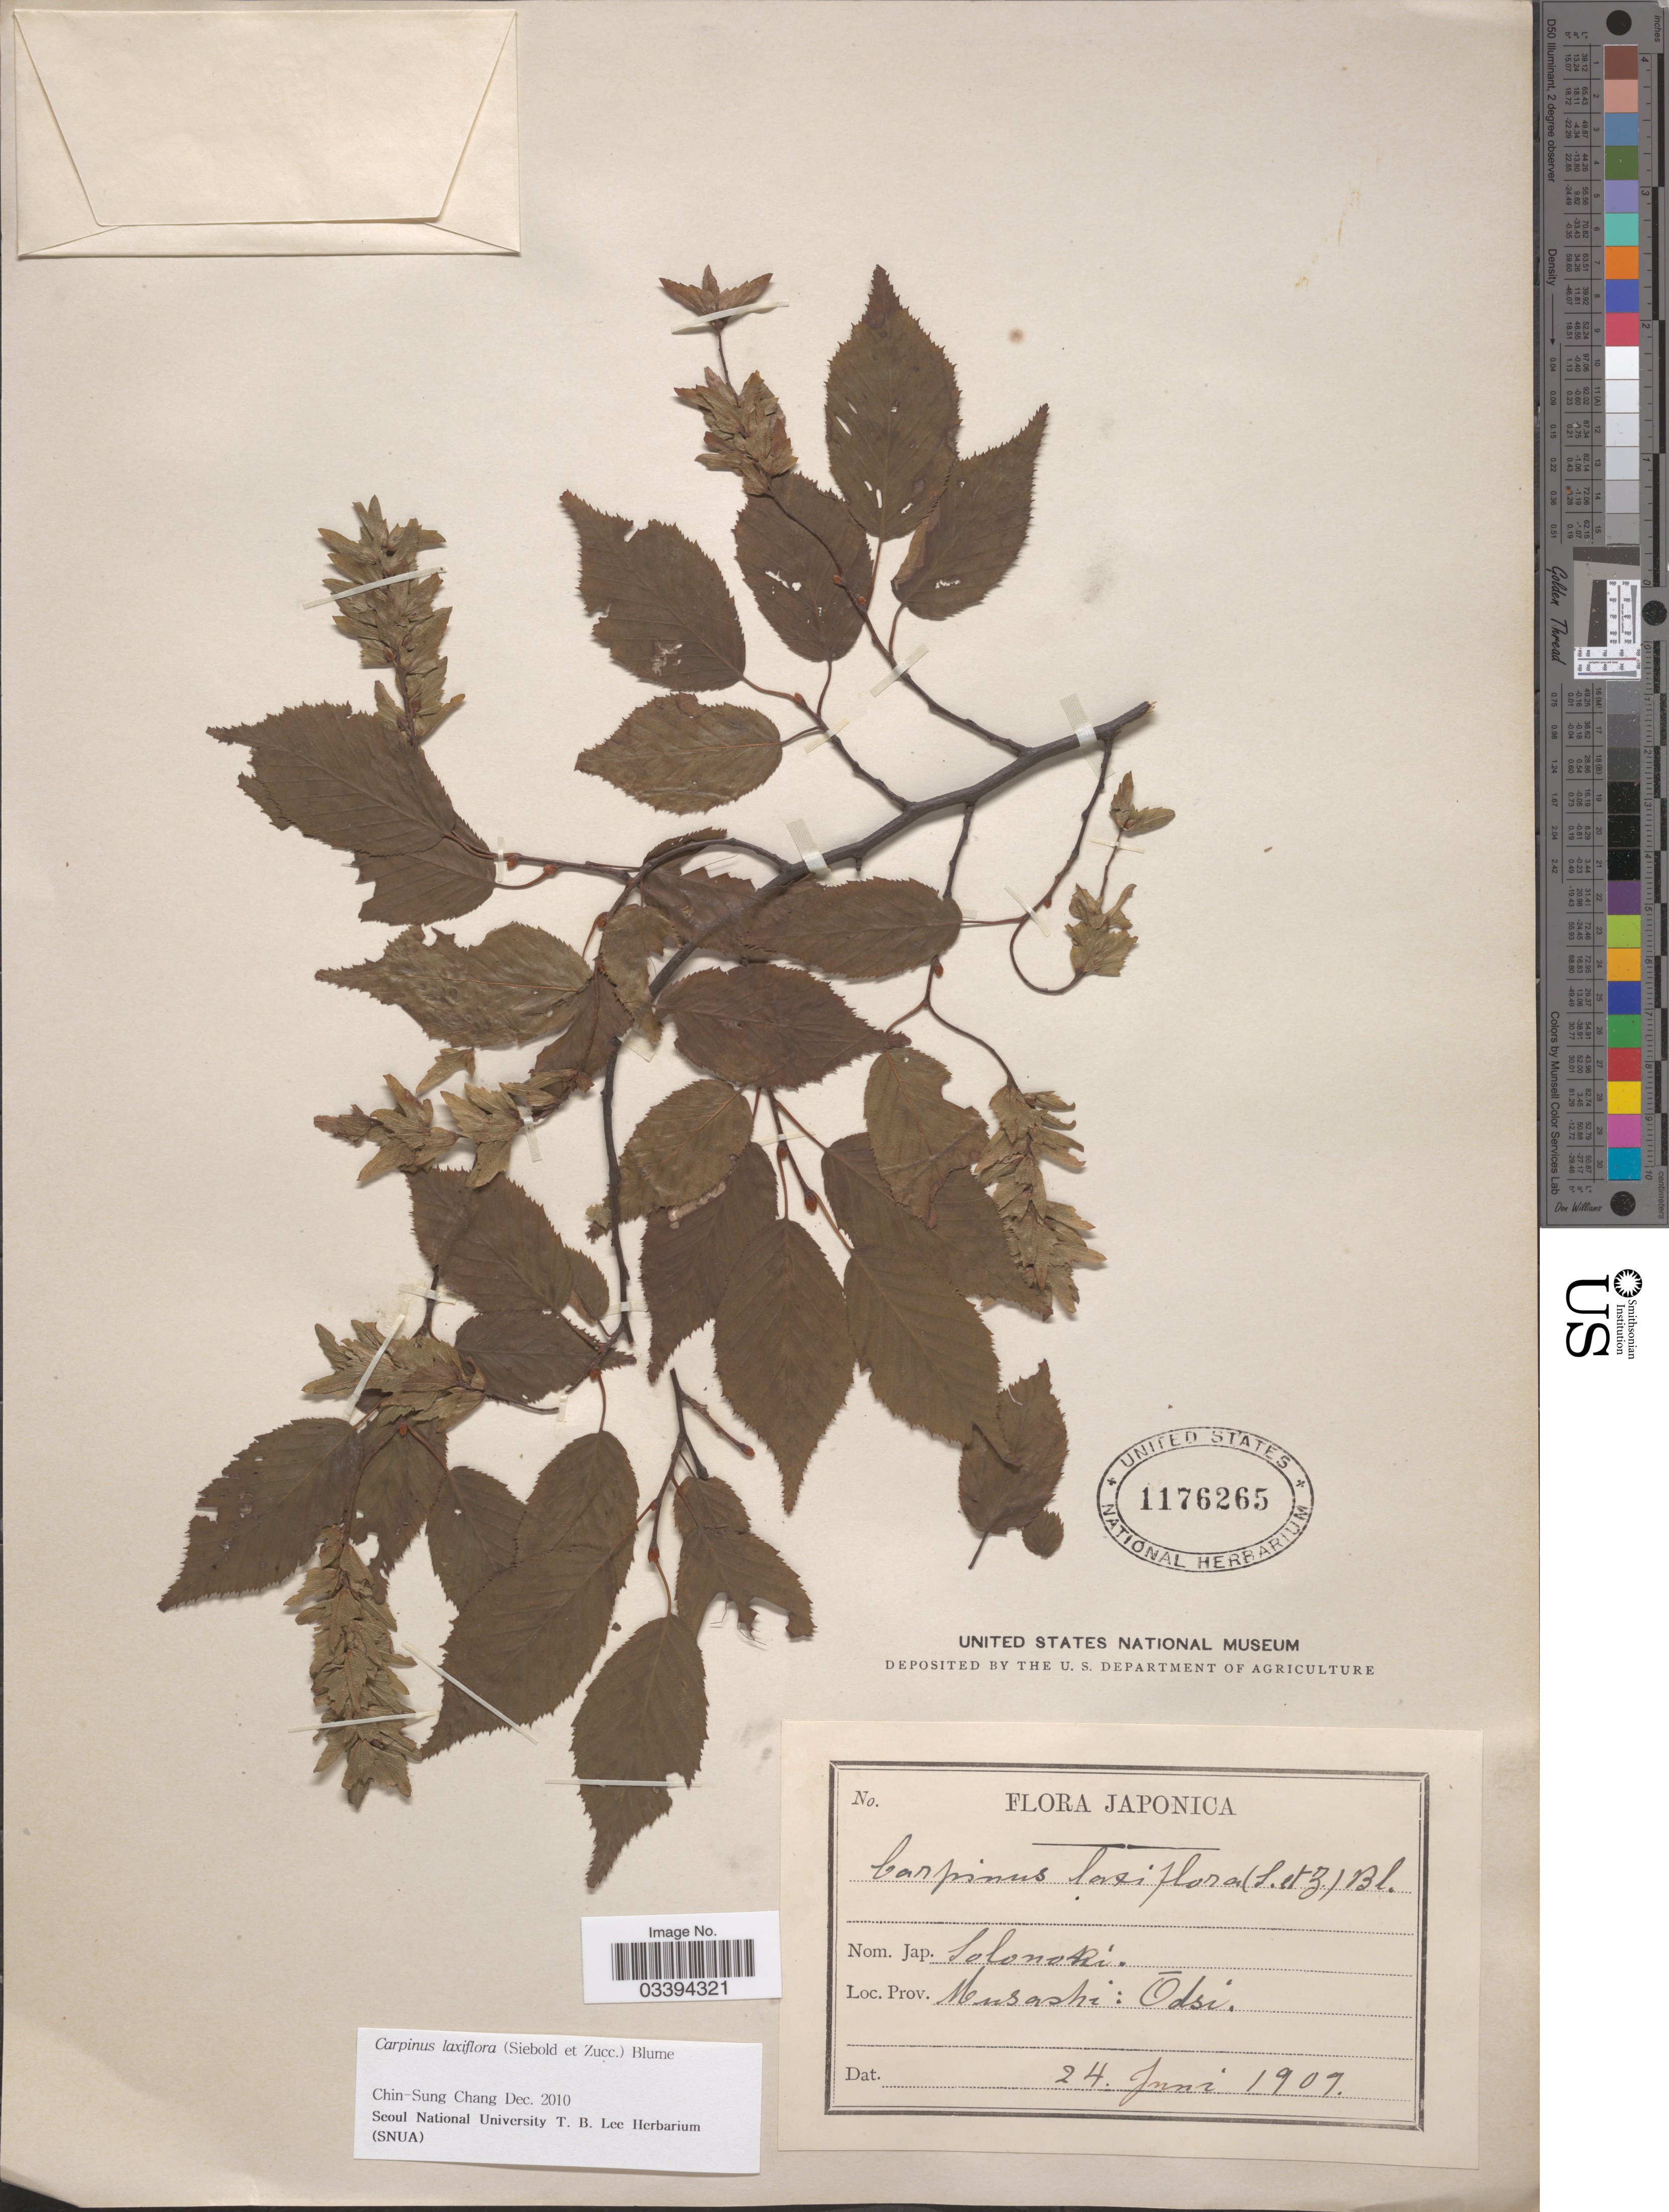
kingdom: Plantae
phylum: Tracheophyta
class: Magnoliopsida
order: Fagales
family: Betulaceae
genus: Carpinus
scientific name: Carpinus laxiflora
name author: (Siebold & Zucc.) Blume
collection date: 1907-06-24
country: Japan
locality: Prov. Musashi: Odsi.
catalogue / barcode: US 1176265